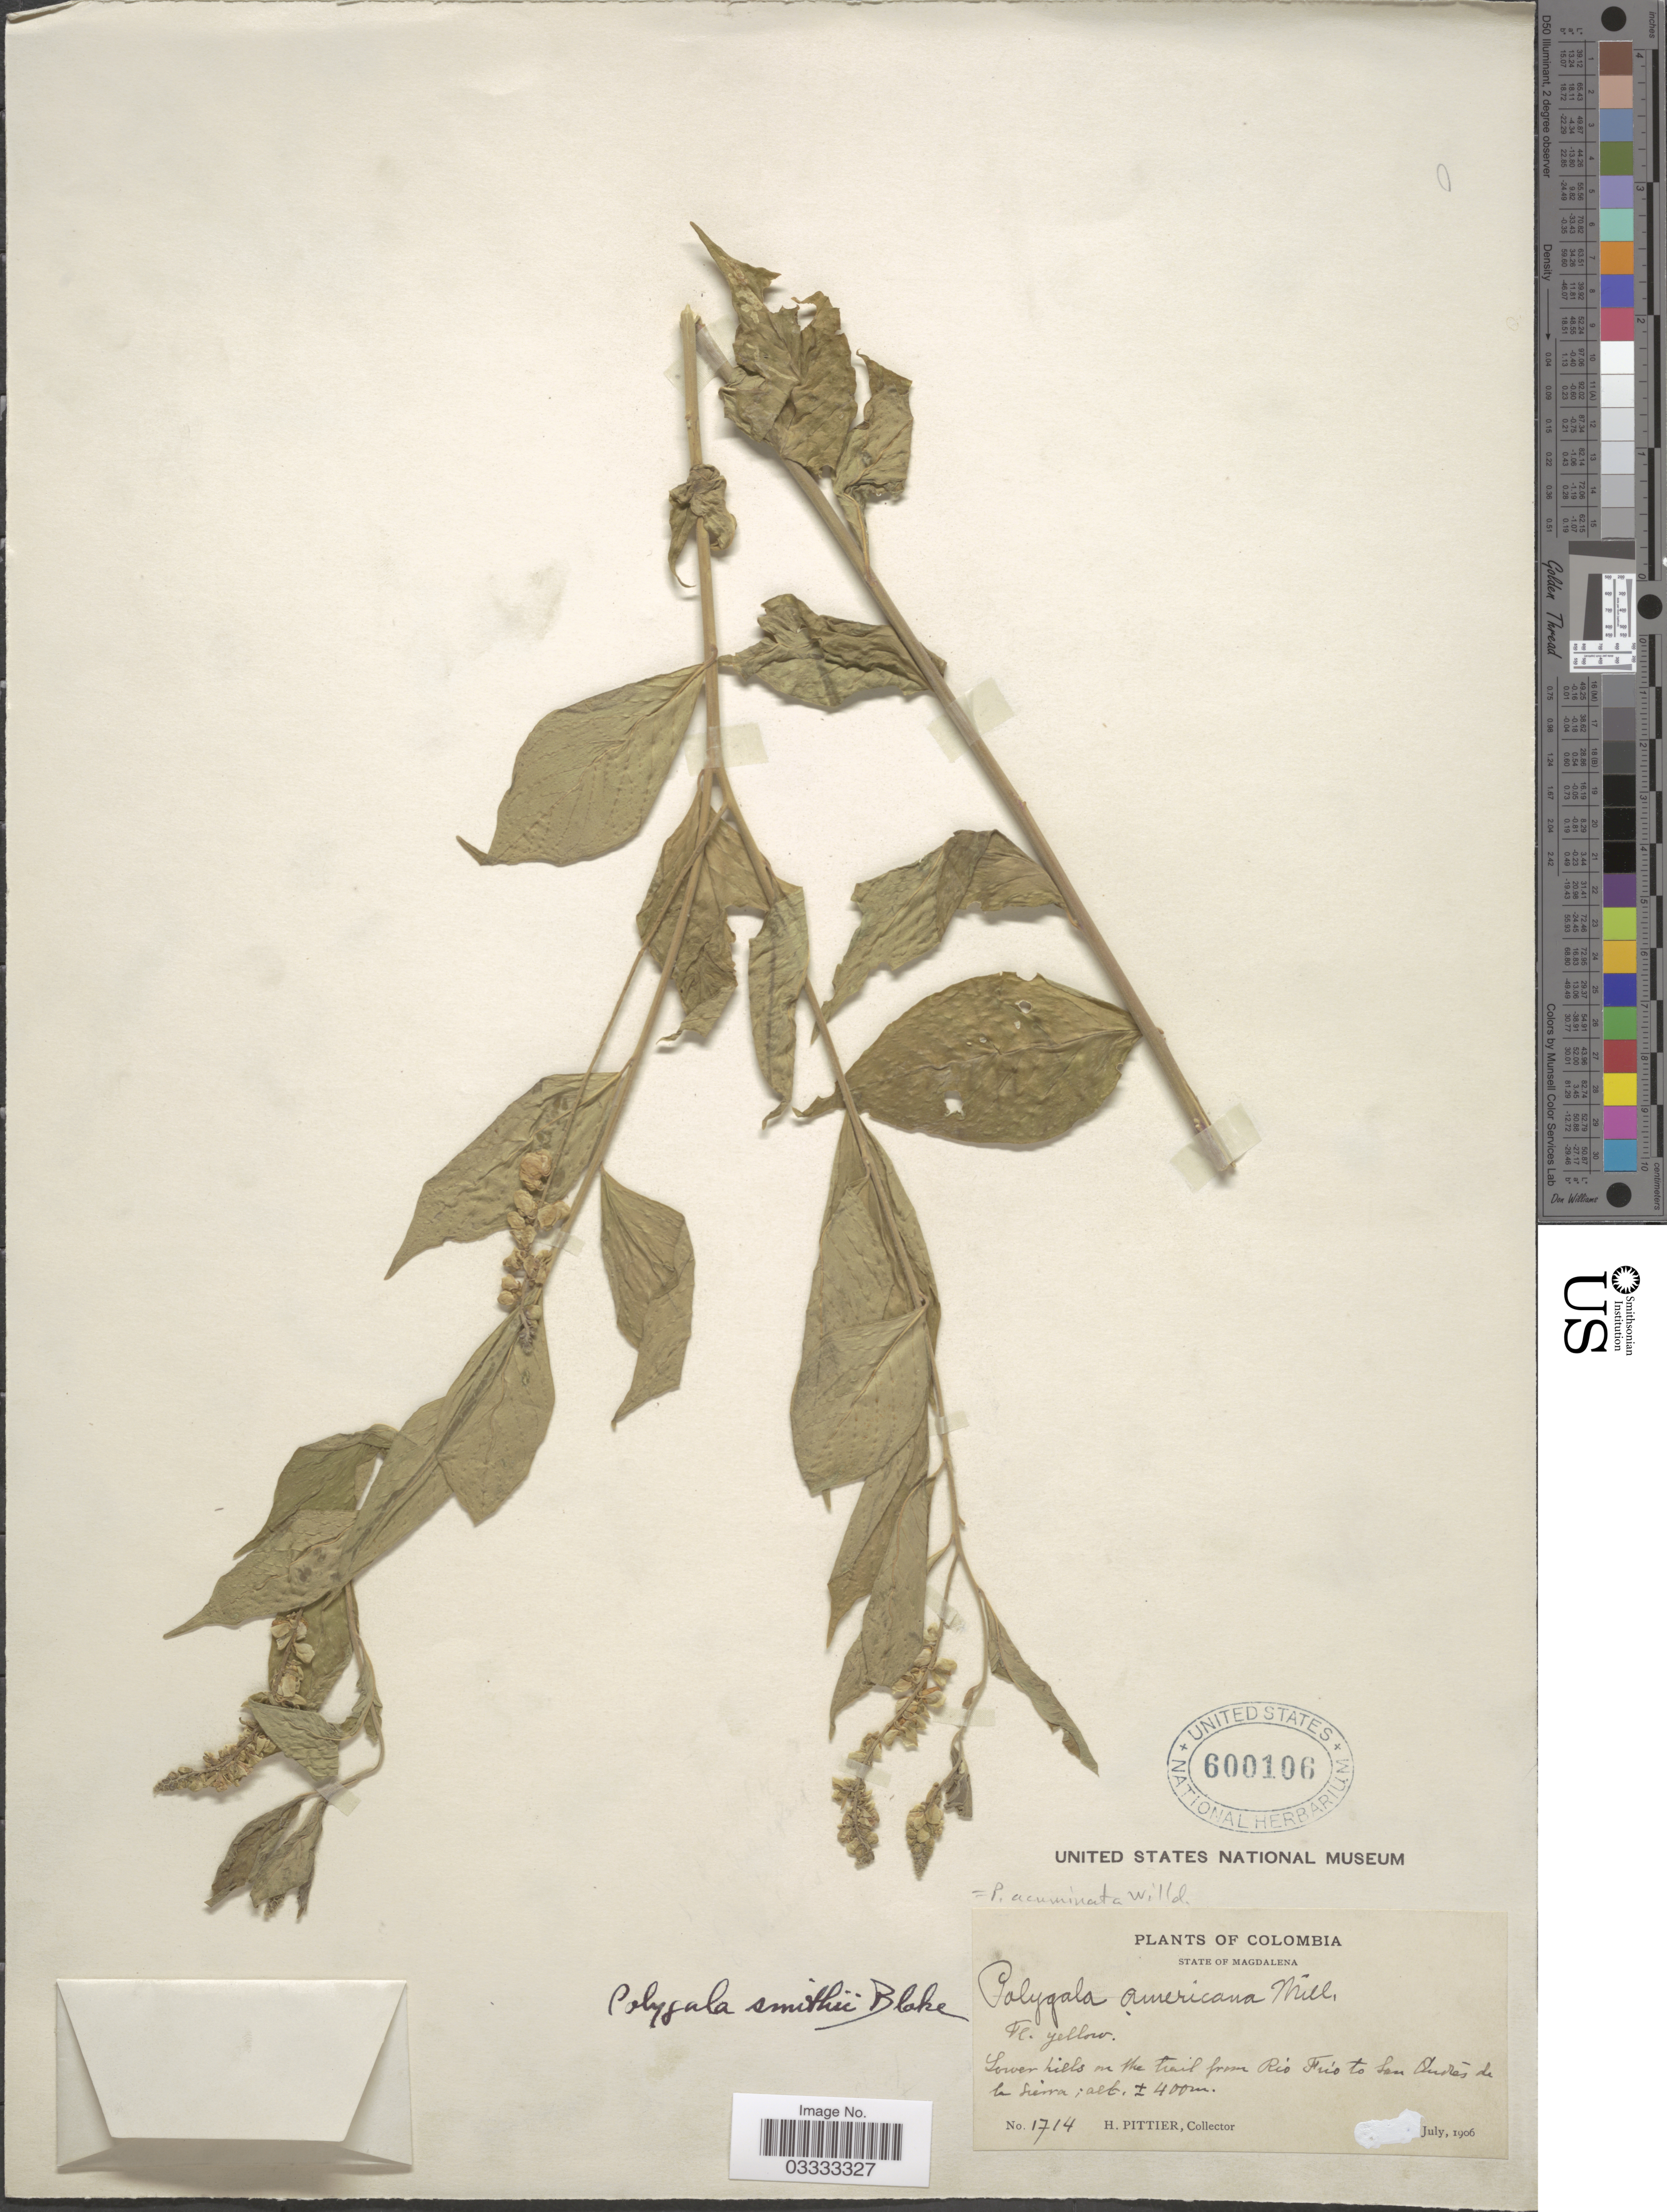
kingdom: Plantae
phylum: Tracheophyta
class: Magnoliopsida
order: Fabales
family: Polygalaceae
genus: Asemeia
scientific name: Asemeia acuminata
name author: (Willd.) J.F.B. Pastore & J.R. Abbott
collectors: H. F. Pittier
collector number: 1714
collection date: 1906-07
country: Colombia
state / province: Magdalena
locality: Lower hills on the trail from Rio Frio to San Andrés de la Sierra.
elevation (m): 400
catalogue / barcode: US 600106